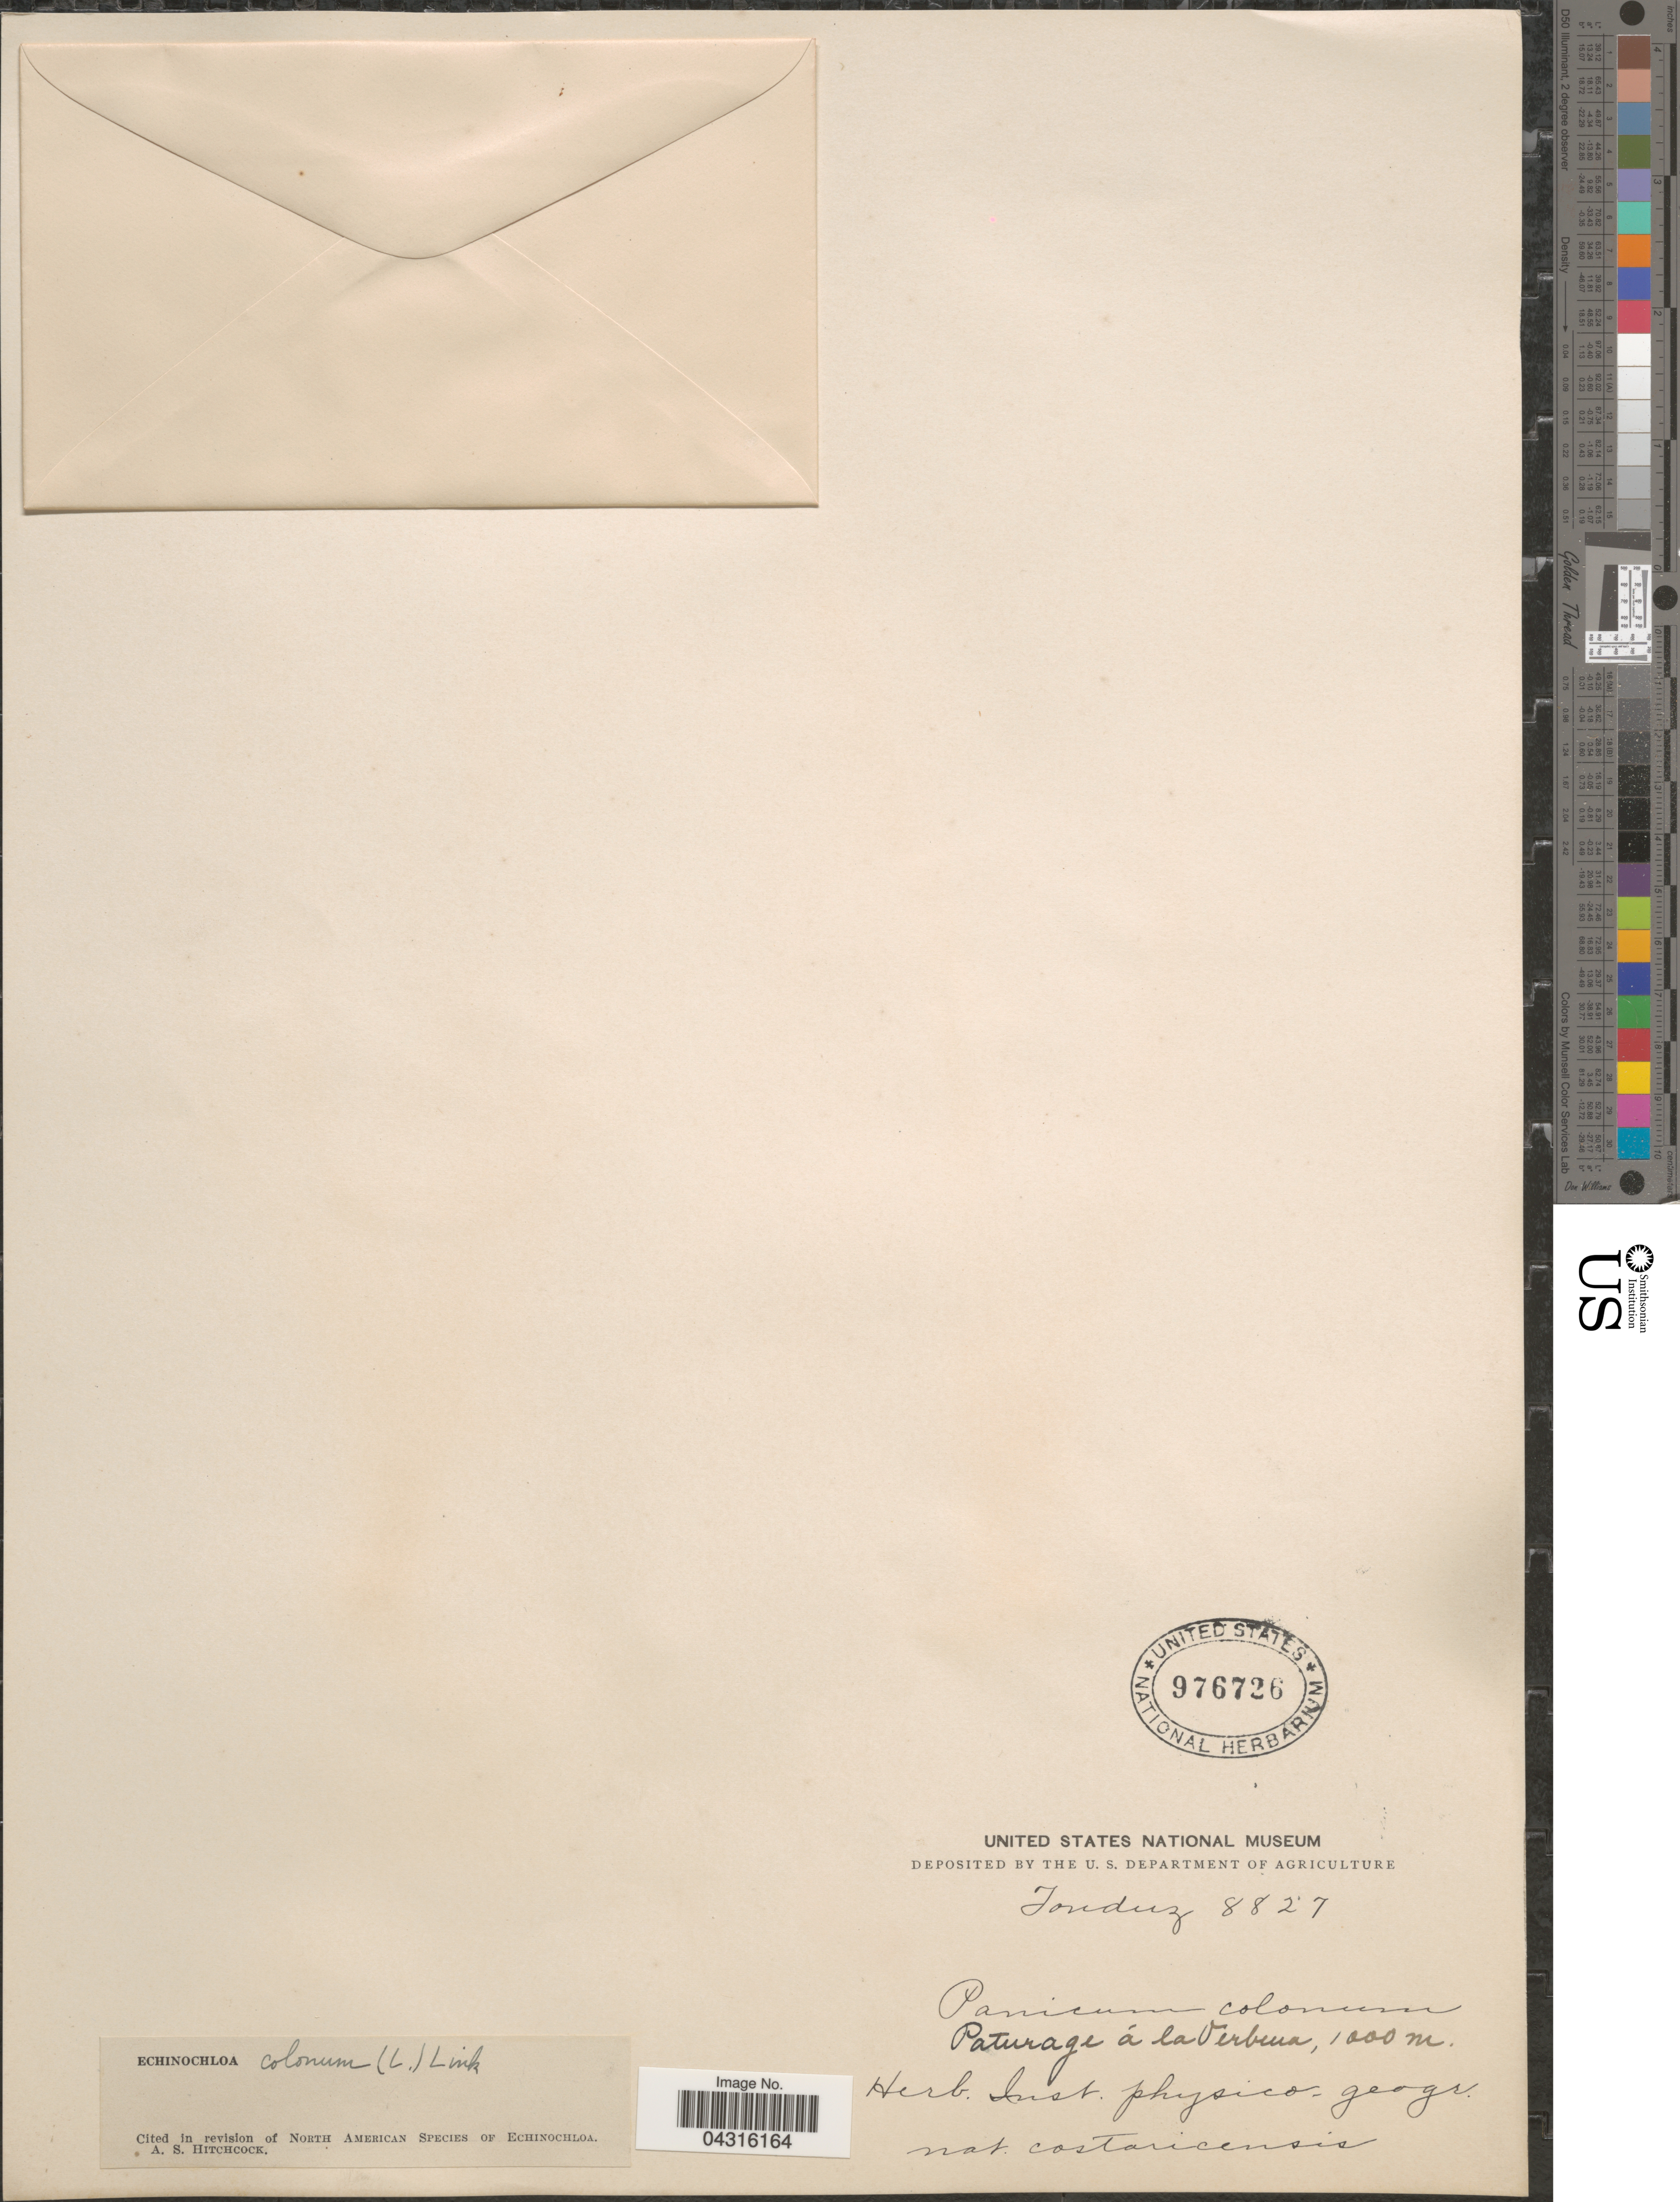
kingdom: Plantae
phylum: Tracheophyta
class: Liliopsida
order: Poales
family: Poaceae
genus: Echinochloa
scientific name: Echinochloa colona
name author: (L.) Link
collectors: Tonduz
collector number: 8827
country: Costa Rica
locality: Paturages à la Verbena. Costaricensis.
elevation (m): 1000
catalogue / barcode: US 976726